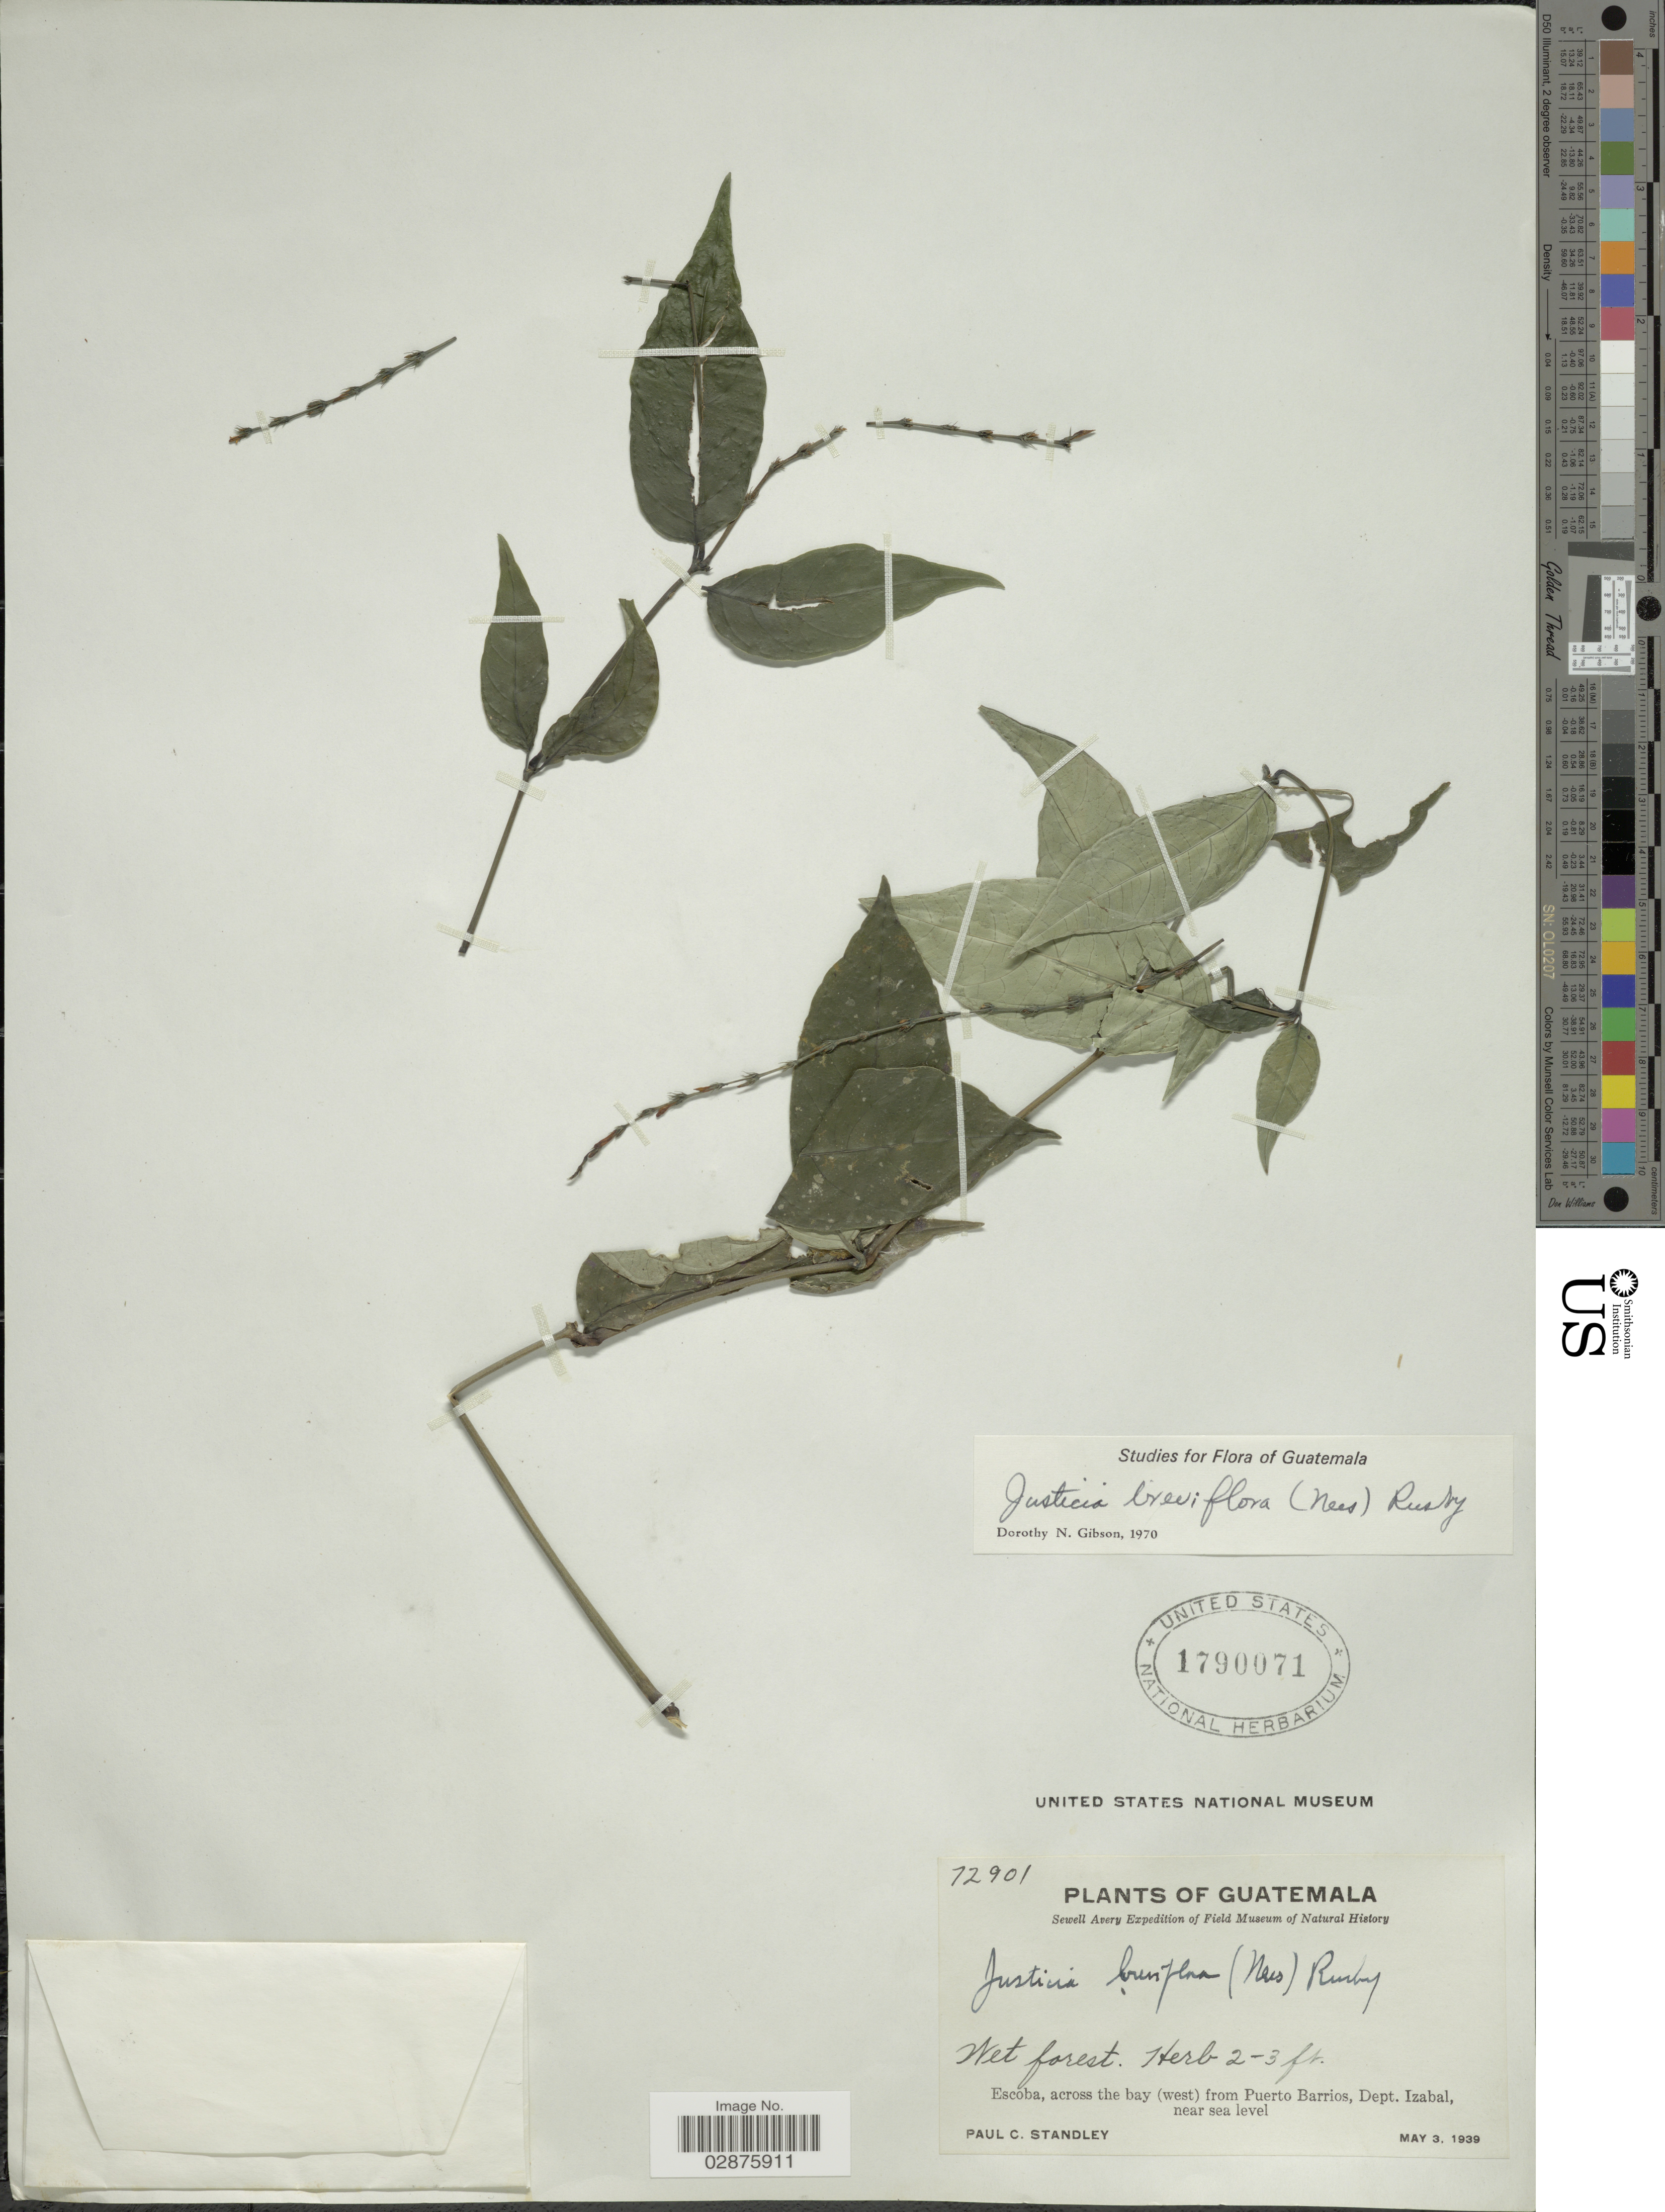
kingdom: Plantae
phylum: Tracheophyta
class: Magnoliopsida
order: Lamiales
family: Acanthaceae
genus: Justicia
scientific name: Justicia breviflora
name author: (Nees) Rusby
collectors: P. C. Standley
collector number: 72901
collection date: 1939-05-03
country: Guatemala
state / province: Izabal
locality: Escoba, across the bay (west) from Puerto Barrios, Dept. Izabal.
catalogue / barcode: US 1790071